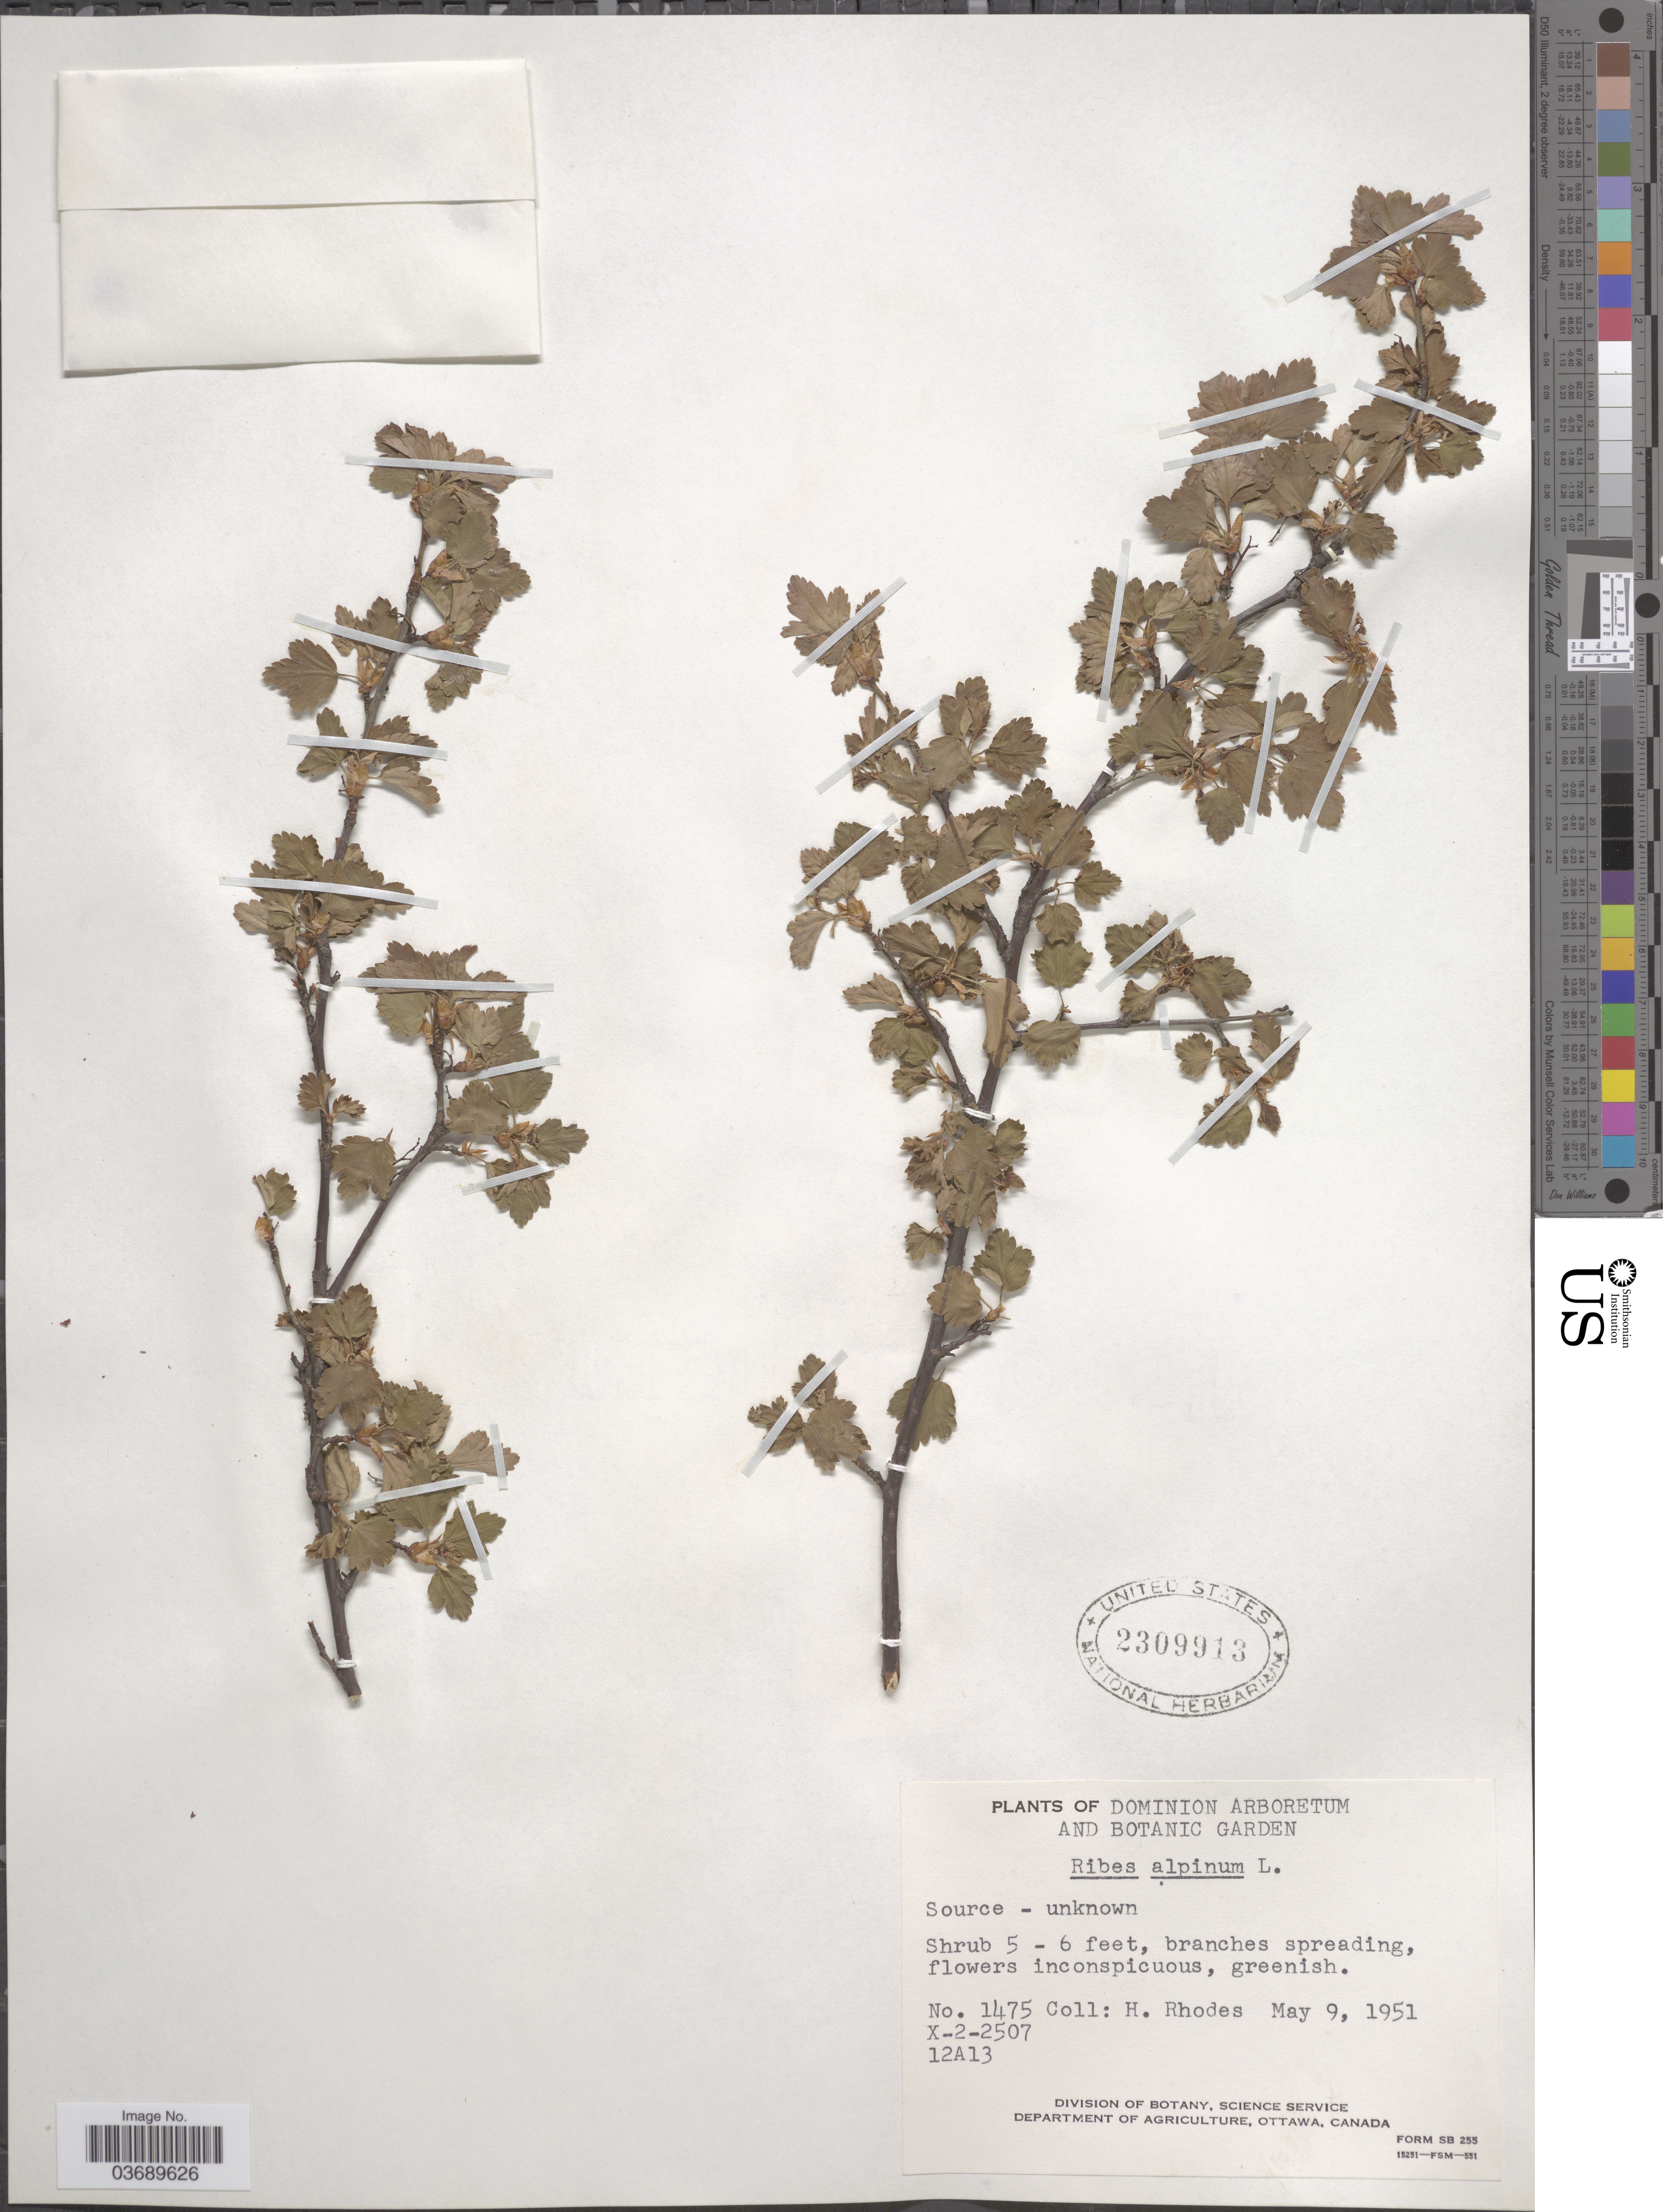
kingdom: Plantae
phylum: Tracheophyta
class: Magnoliopsida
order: Saxifragales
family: Grossulariaceae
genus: Ribes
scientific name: Ribes sp.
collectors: H. Rhodes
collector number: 1475/S-2-2507/12A13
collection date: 1951-05-09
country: Canada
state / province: Ontario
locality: Dominion Arboretum And Botanic Garden.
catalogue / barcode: US 2309913